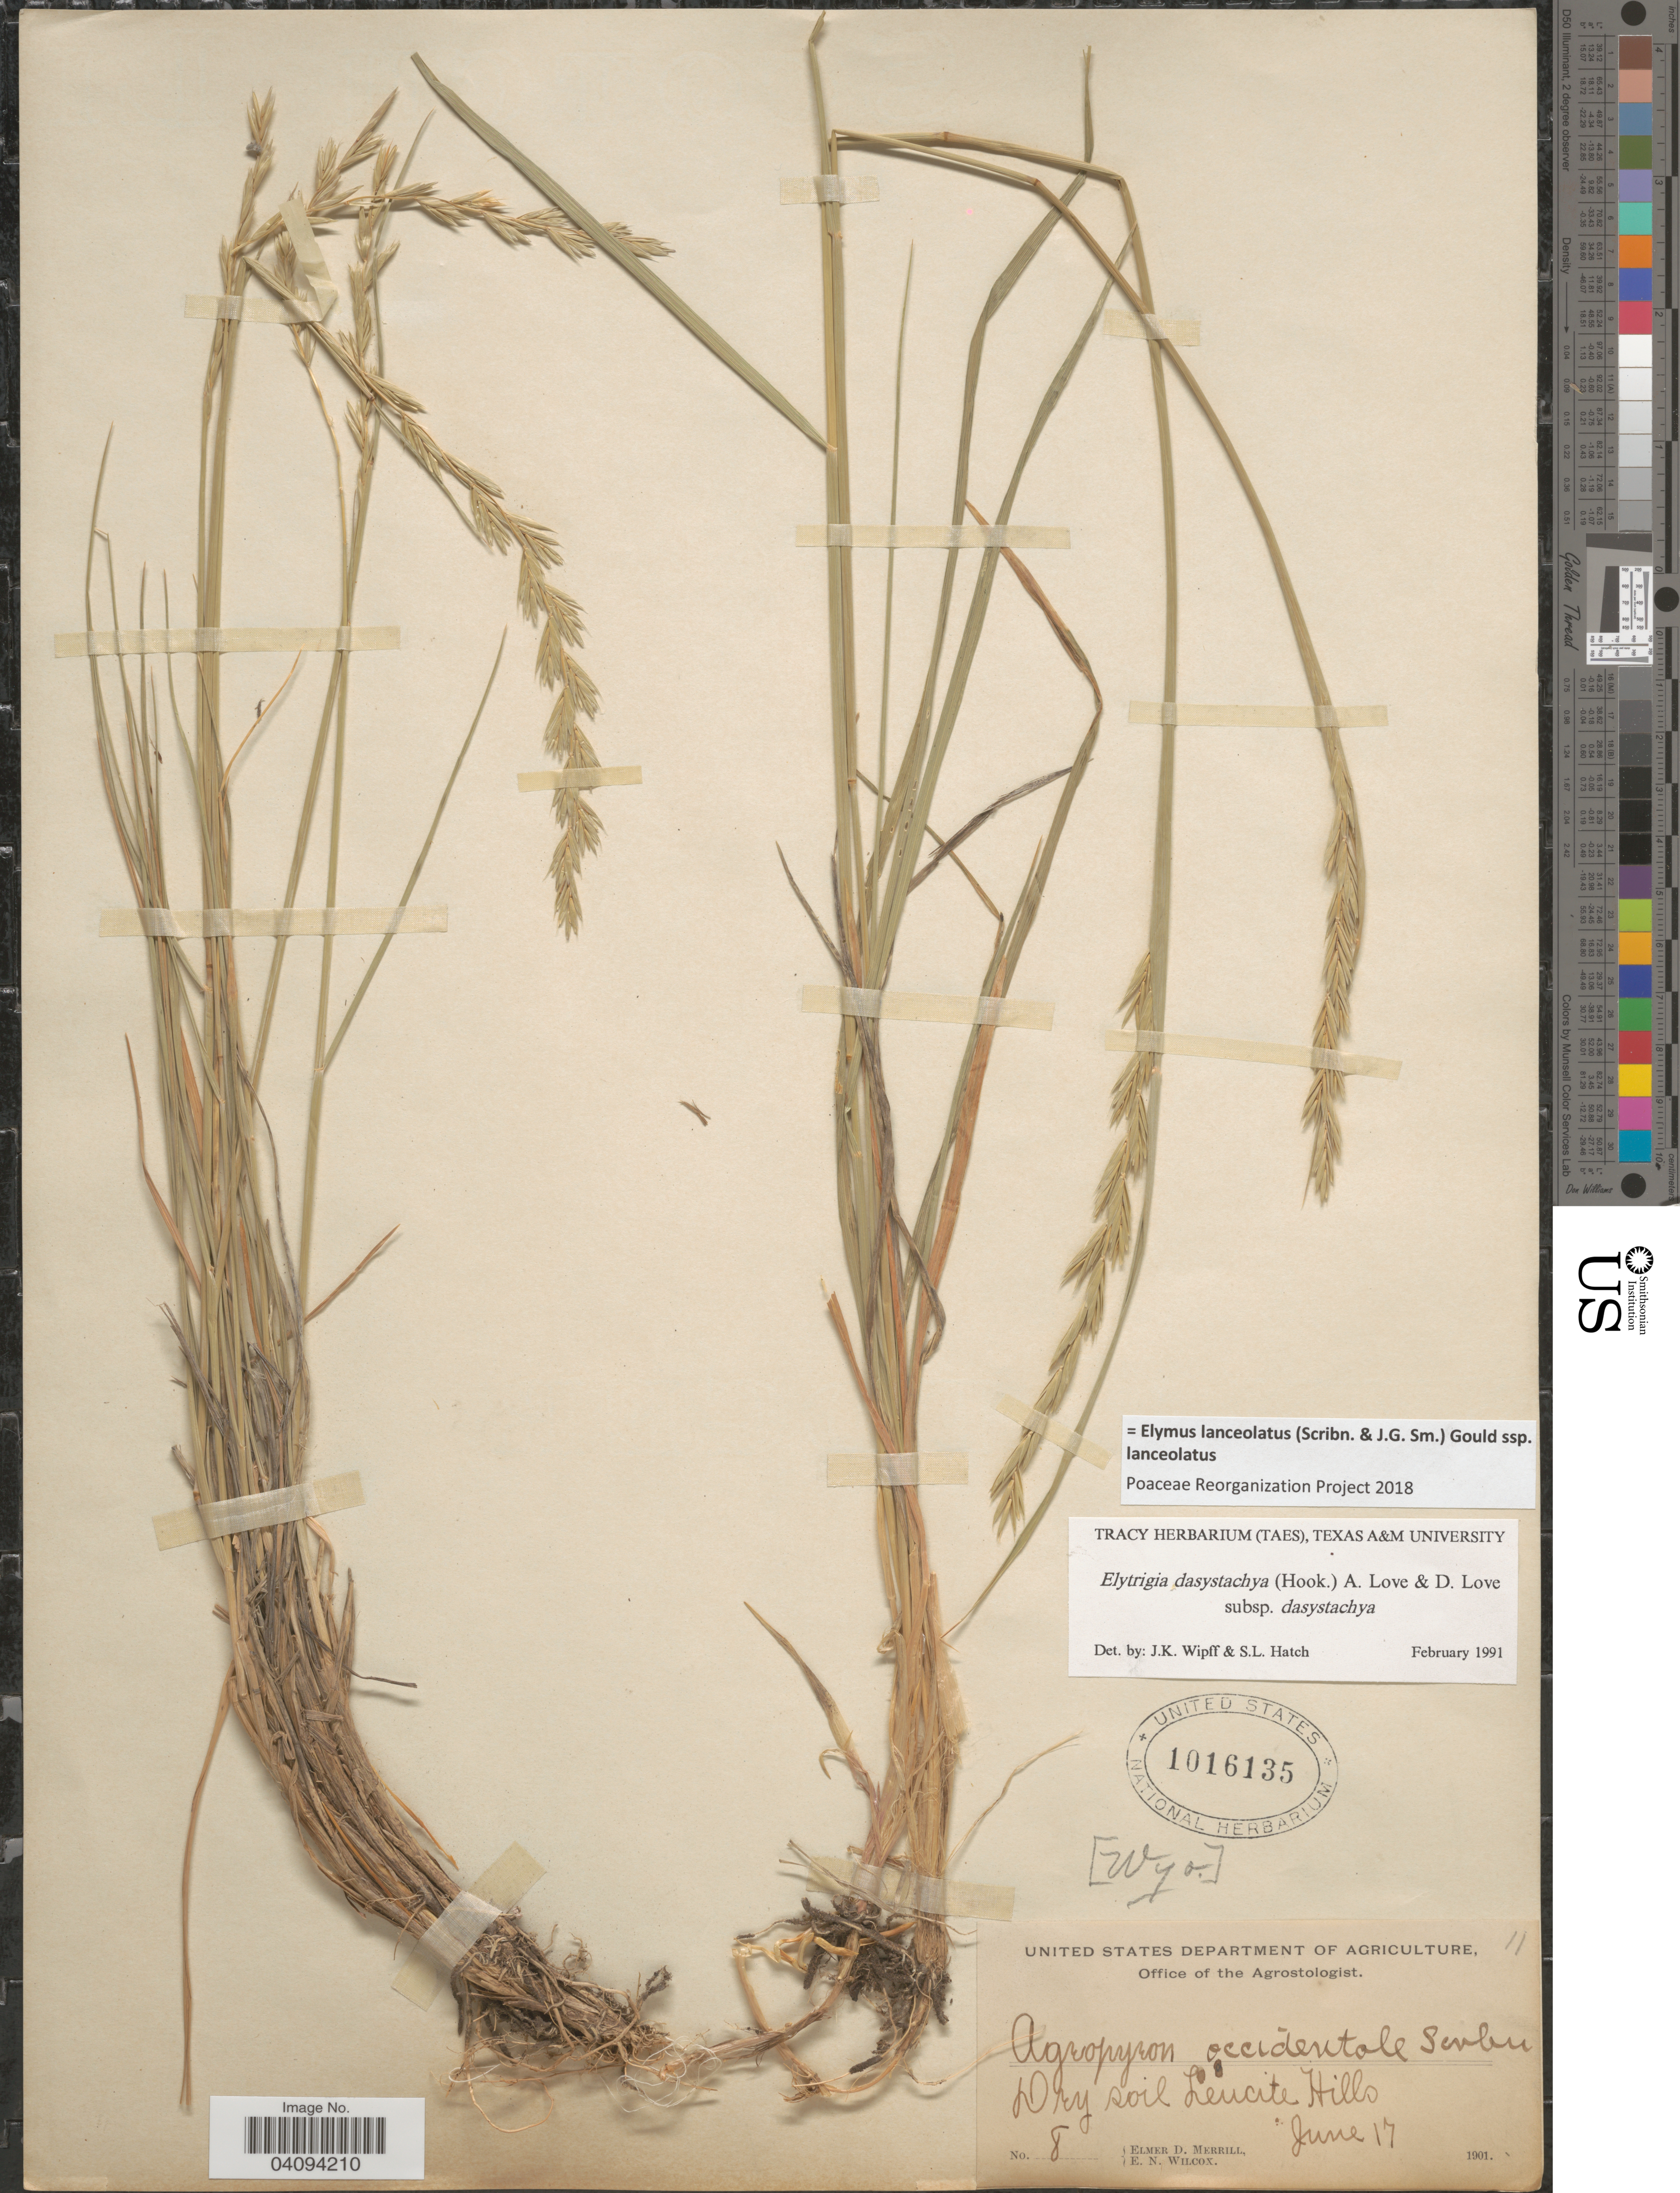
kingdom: Plantae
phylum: Tracheophyta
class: Liliopsida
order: Poales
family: Poaceae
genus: Elymus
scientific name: Elymus lanceolatus subsp. lanceolatus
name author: (Scribn. & J.G. Sm.) Gould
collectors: E. D. Merrill & E. Wilcox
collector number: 8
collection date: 1901-06-17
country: United States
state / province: Wyoming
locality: Dry soil Leucite Hills.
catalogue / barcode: US 1016135